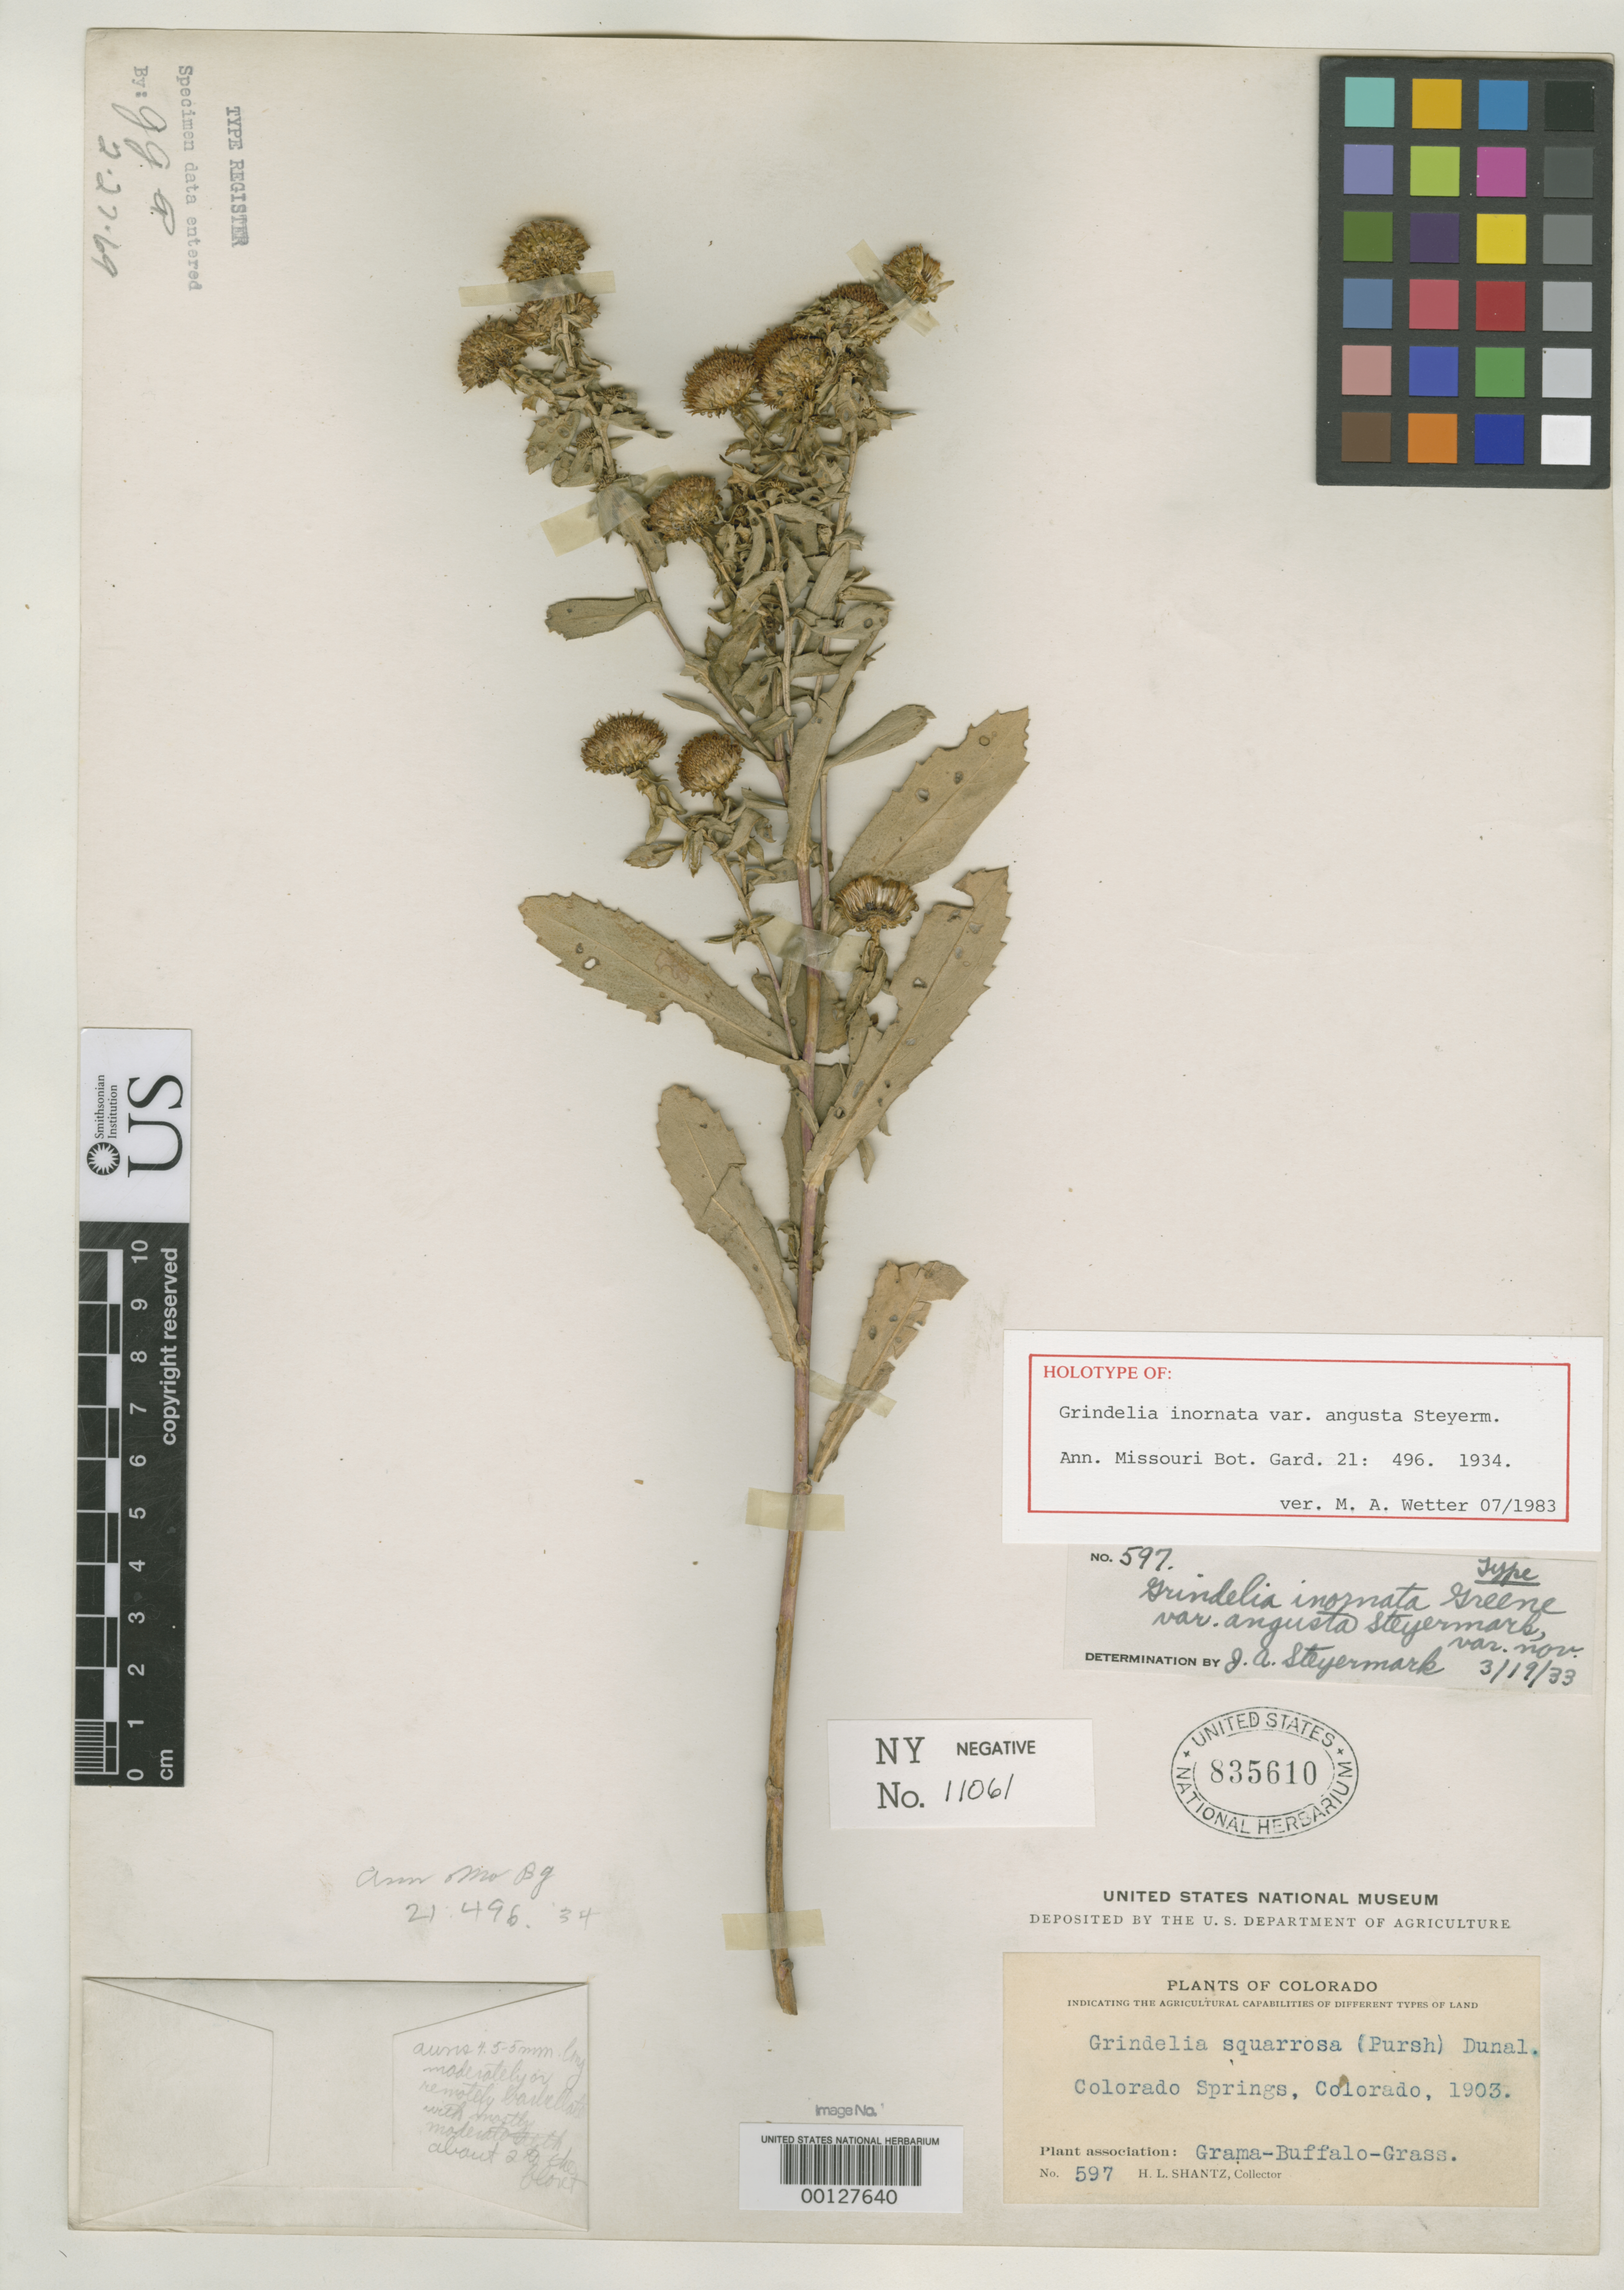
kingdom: Plantae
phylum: Tracheophyta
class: Magnoliopsida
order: Asterales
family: Asteraceae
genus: Grindelia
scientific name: Grindelia inornata var. angusta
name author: Steyerm.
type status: Holotype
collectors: H. Shantz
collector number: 597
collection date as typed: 1903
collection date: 1903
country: United States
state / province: Colorado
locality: Colorado Springs.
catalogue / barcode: US 835610